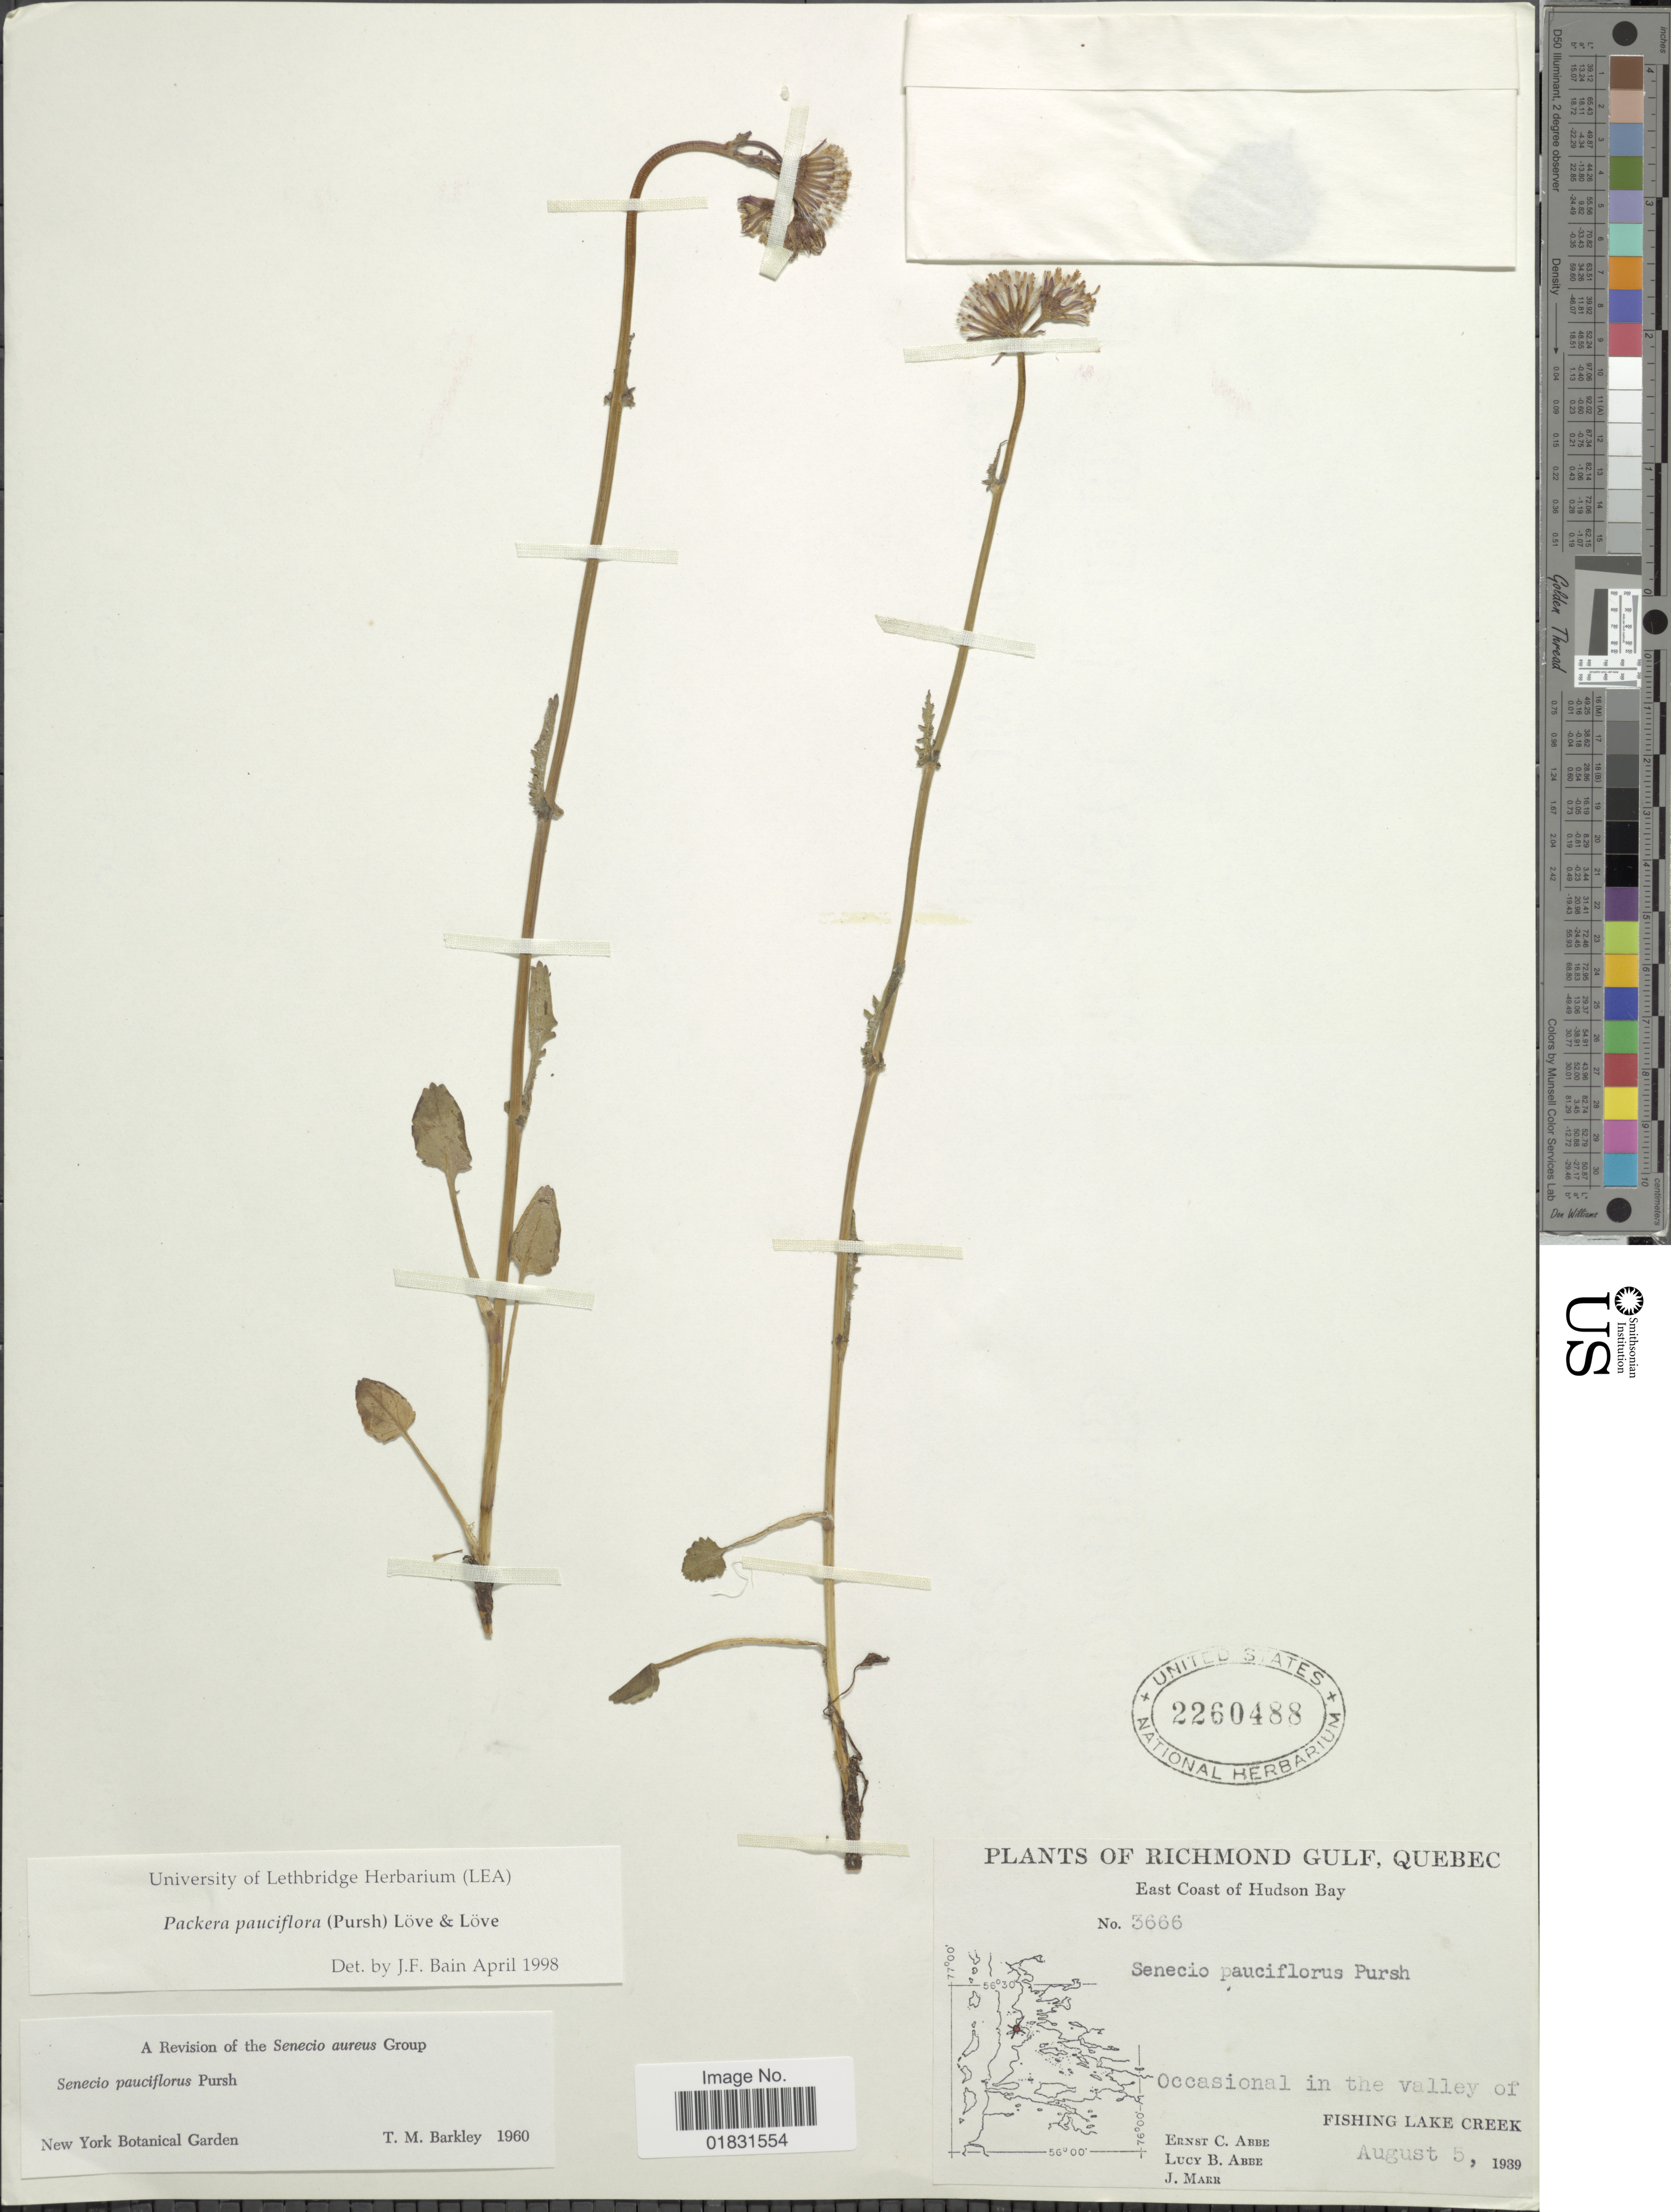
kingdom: Plantae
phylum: Tracheophyta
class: Magnoliopsida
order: Asterales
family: Asteraceae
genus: Packera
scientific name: Packera pauciflora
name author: (Pursh) W.A. Weber & Á. Löve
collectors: E. C. Abbe, L. B. Abbe & J. Marr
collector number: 3666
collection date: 1939-08-05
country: Canada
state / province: Quebec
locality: Richmond Gulf, East Coast of Hudson Bay, Occasional in the valley of Fishing Lake Creek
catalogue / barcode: US 2260488